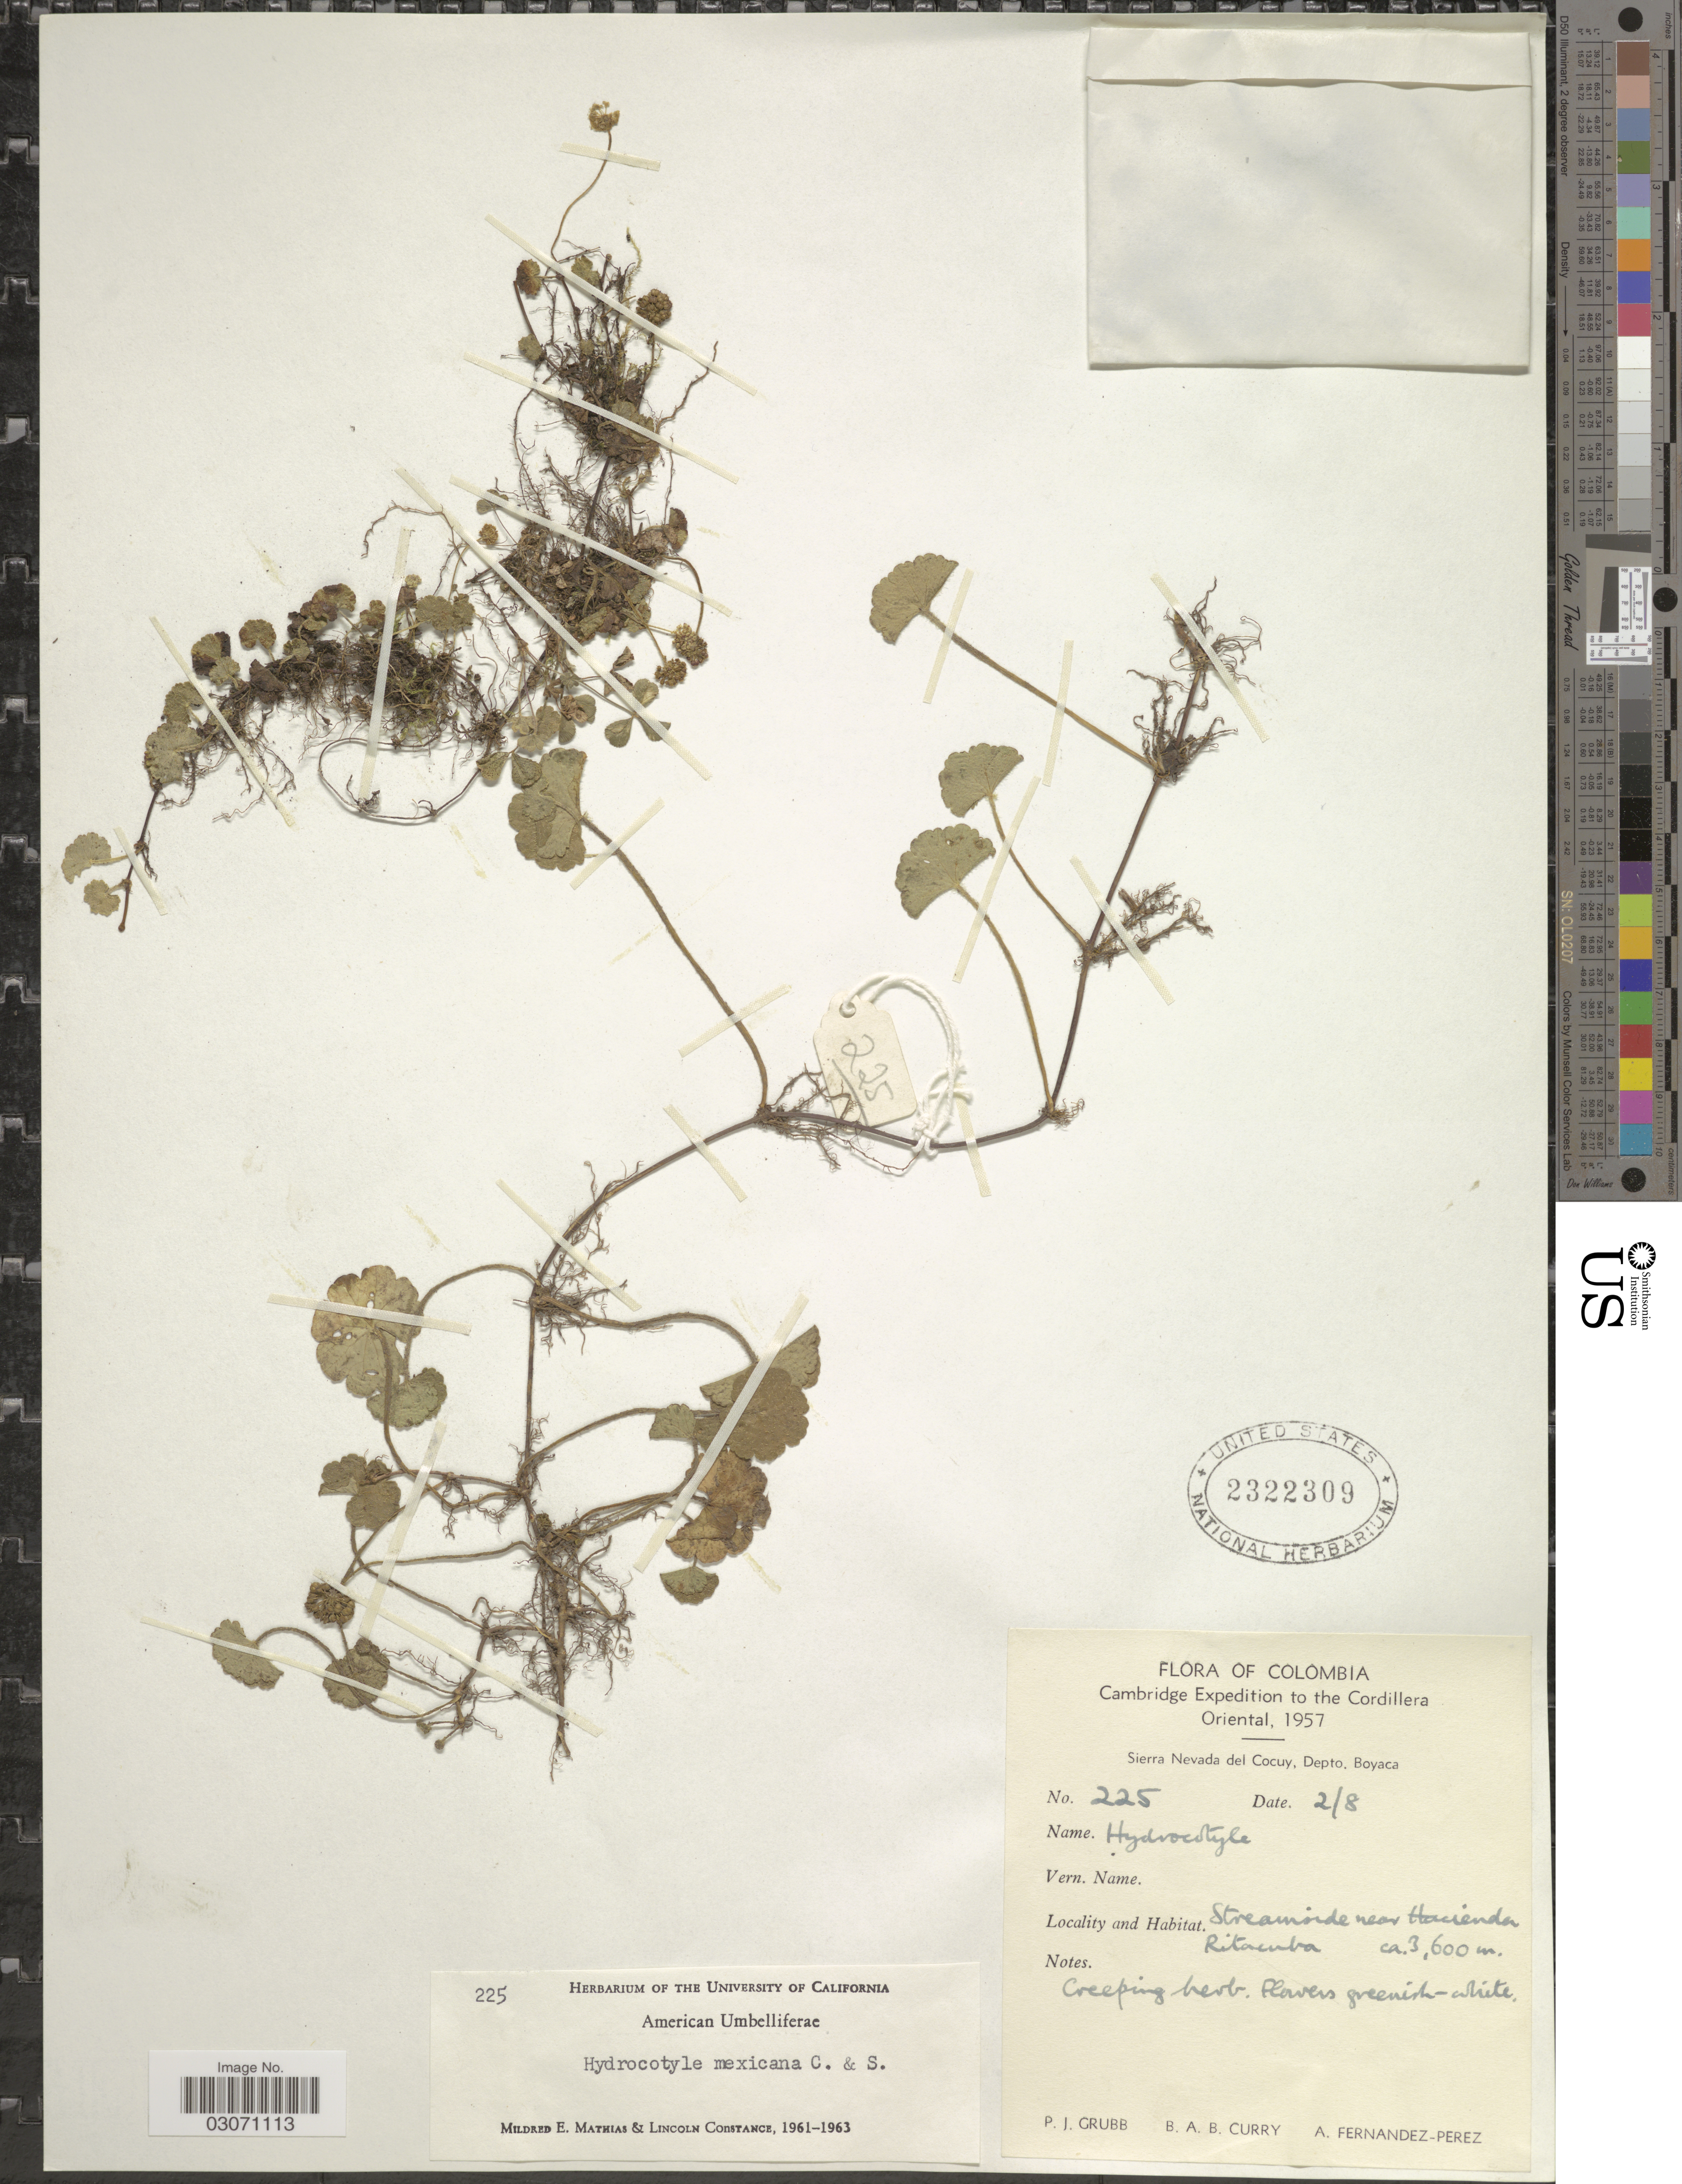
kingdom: Plantae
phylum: Tracheophyta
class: Magnoliopsida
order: Apiales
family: Araliaceae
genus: Hydrocotyle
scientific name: Hydrocotyle mexicana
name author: Schltdl. & Cham.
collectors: P. J. Grubb, B. A. B. Curry & A. Fernández-Pérez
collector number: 225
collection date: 1957-08-02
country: Colombia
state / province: Boyacá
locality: The Cordillera Oriental, Sierra Nevada del Cocuy, Depto. Boyaca, Streamside near Hacienda Ritacuba.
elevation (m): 3600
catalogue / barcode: US 2322309